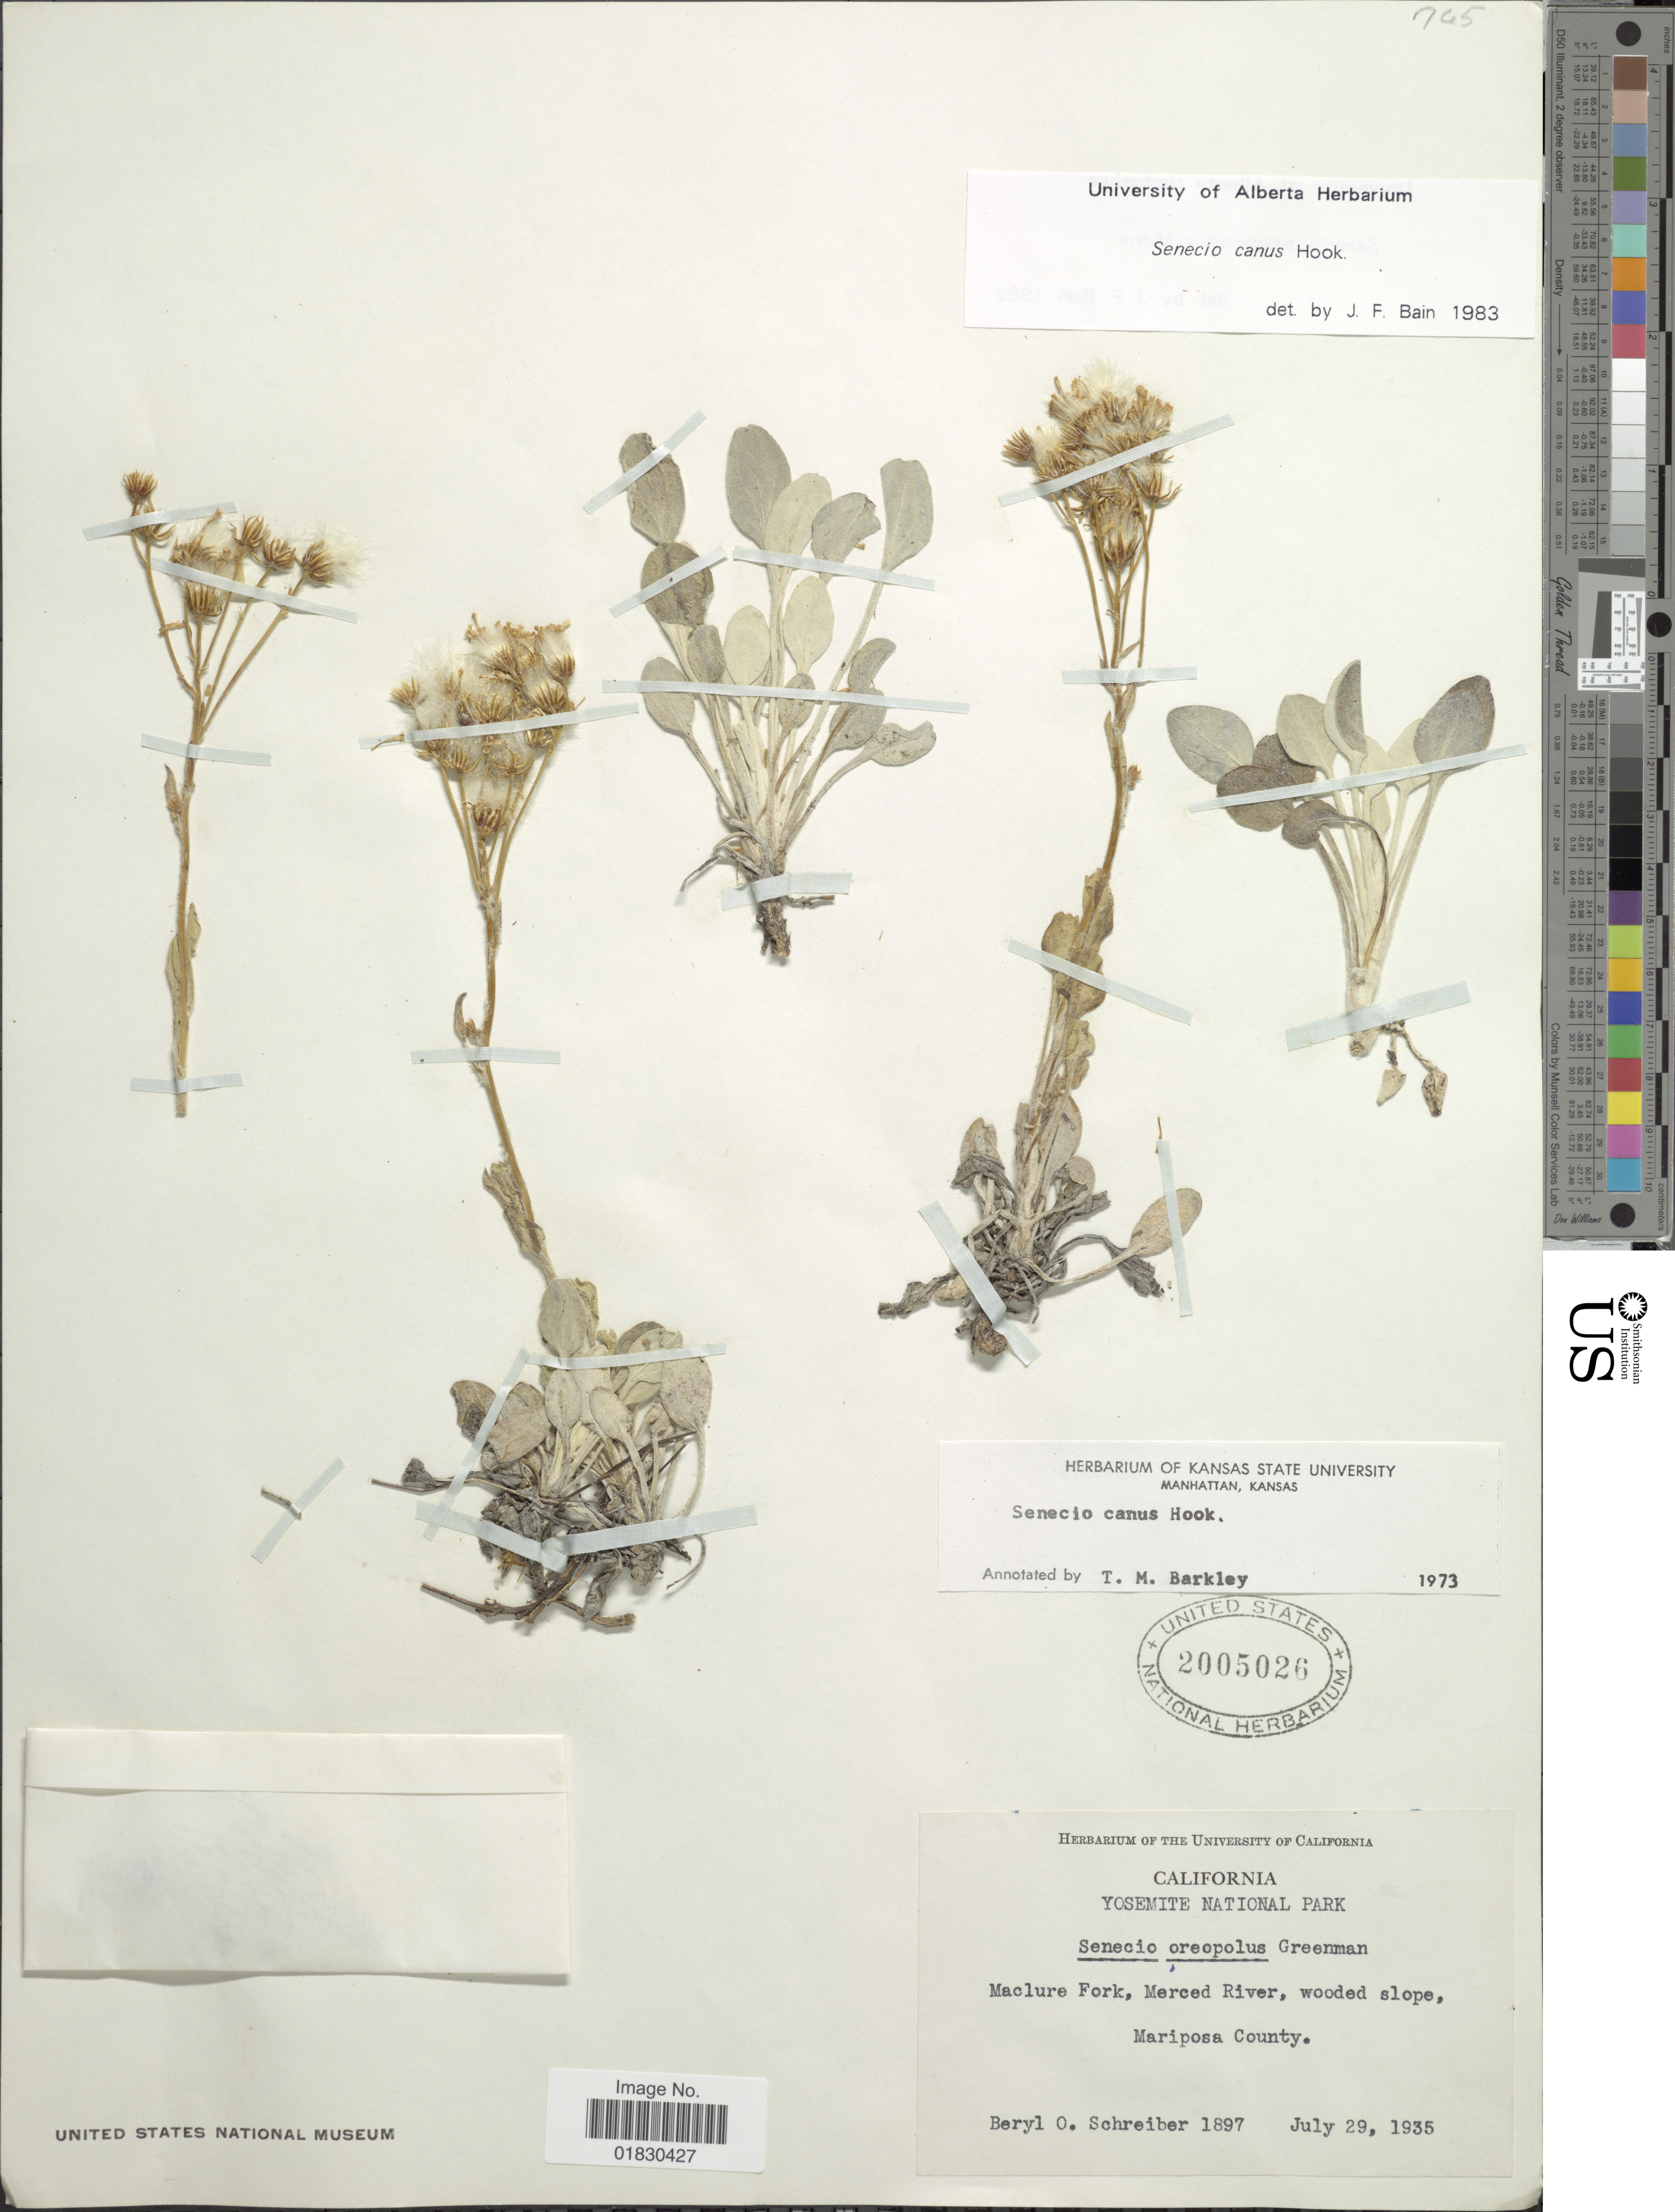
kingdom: Plantae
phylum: Tracheophyta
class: Magnoliopsida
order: Asterales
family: Asteraceae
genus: Packera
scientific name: Packera cana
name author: (Hook.) W.A. Weber & Á. Löve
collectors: B. O. Schreiber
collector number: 1897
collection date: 1935-07-29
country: United States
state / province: California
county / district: Mariposa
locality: Yosemite National Park, Maclure Fork, Merced River, wooded slope, Mariposa County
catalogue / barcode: US 2005026